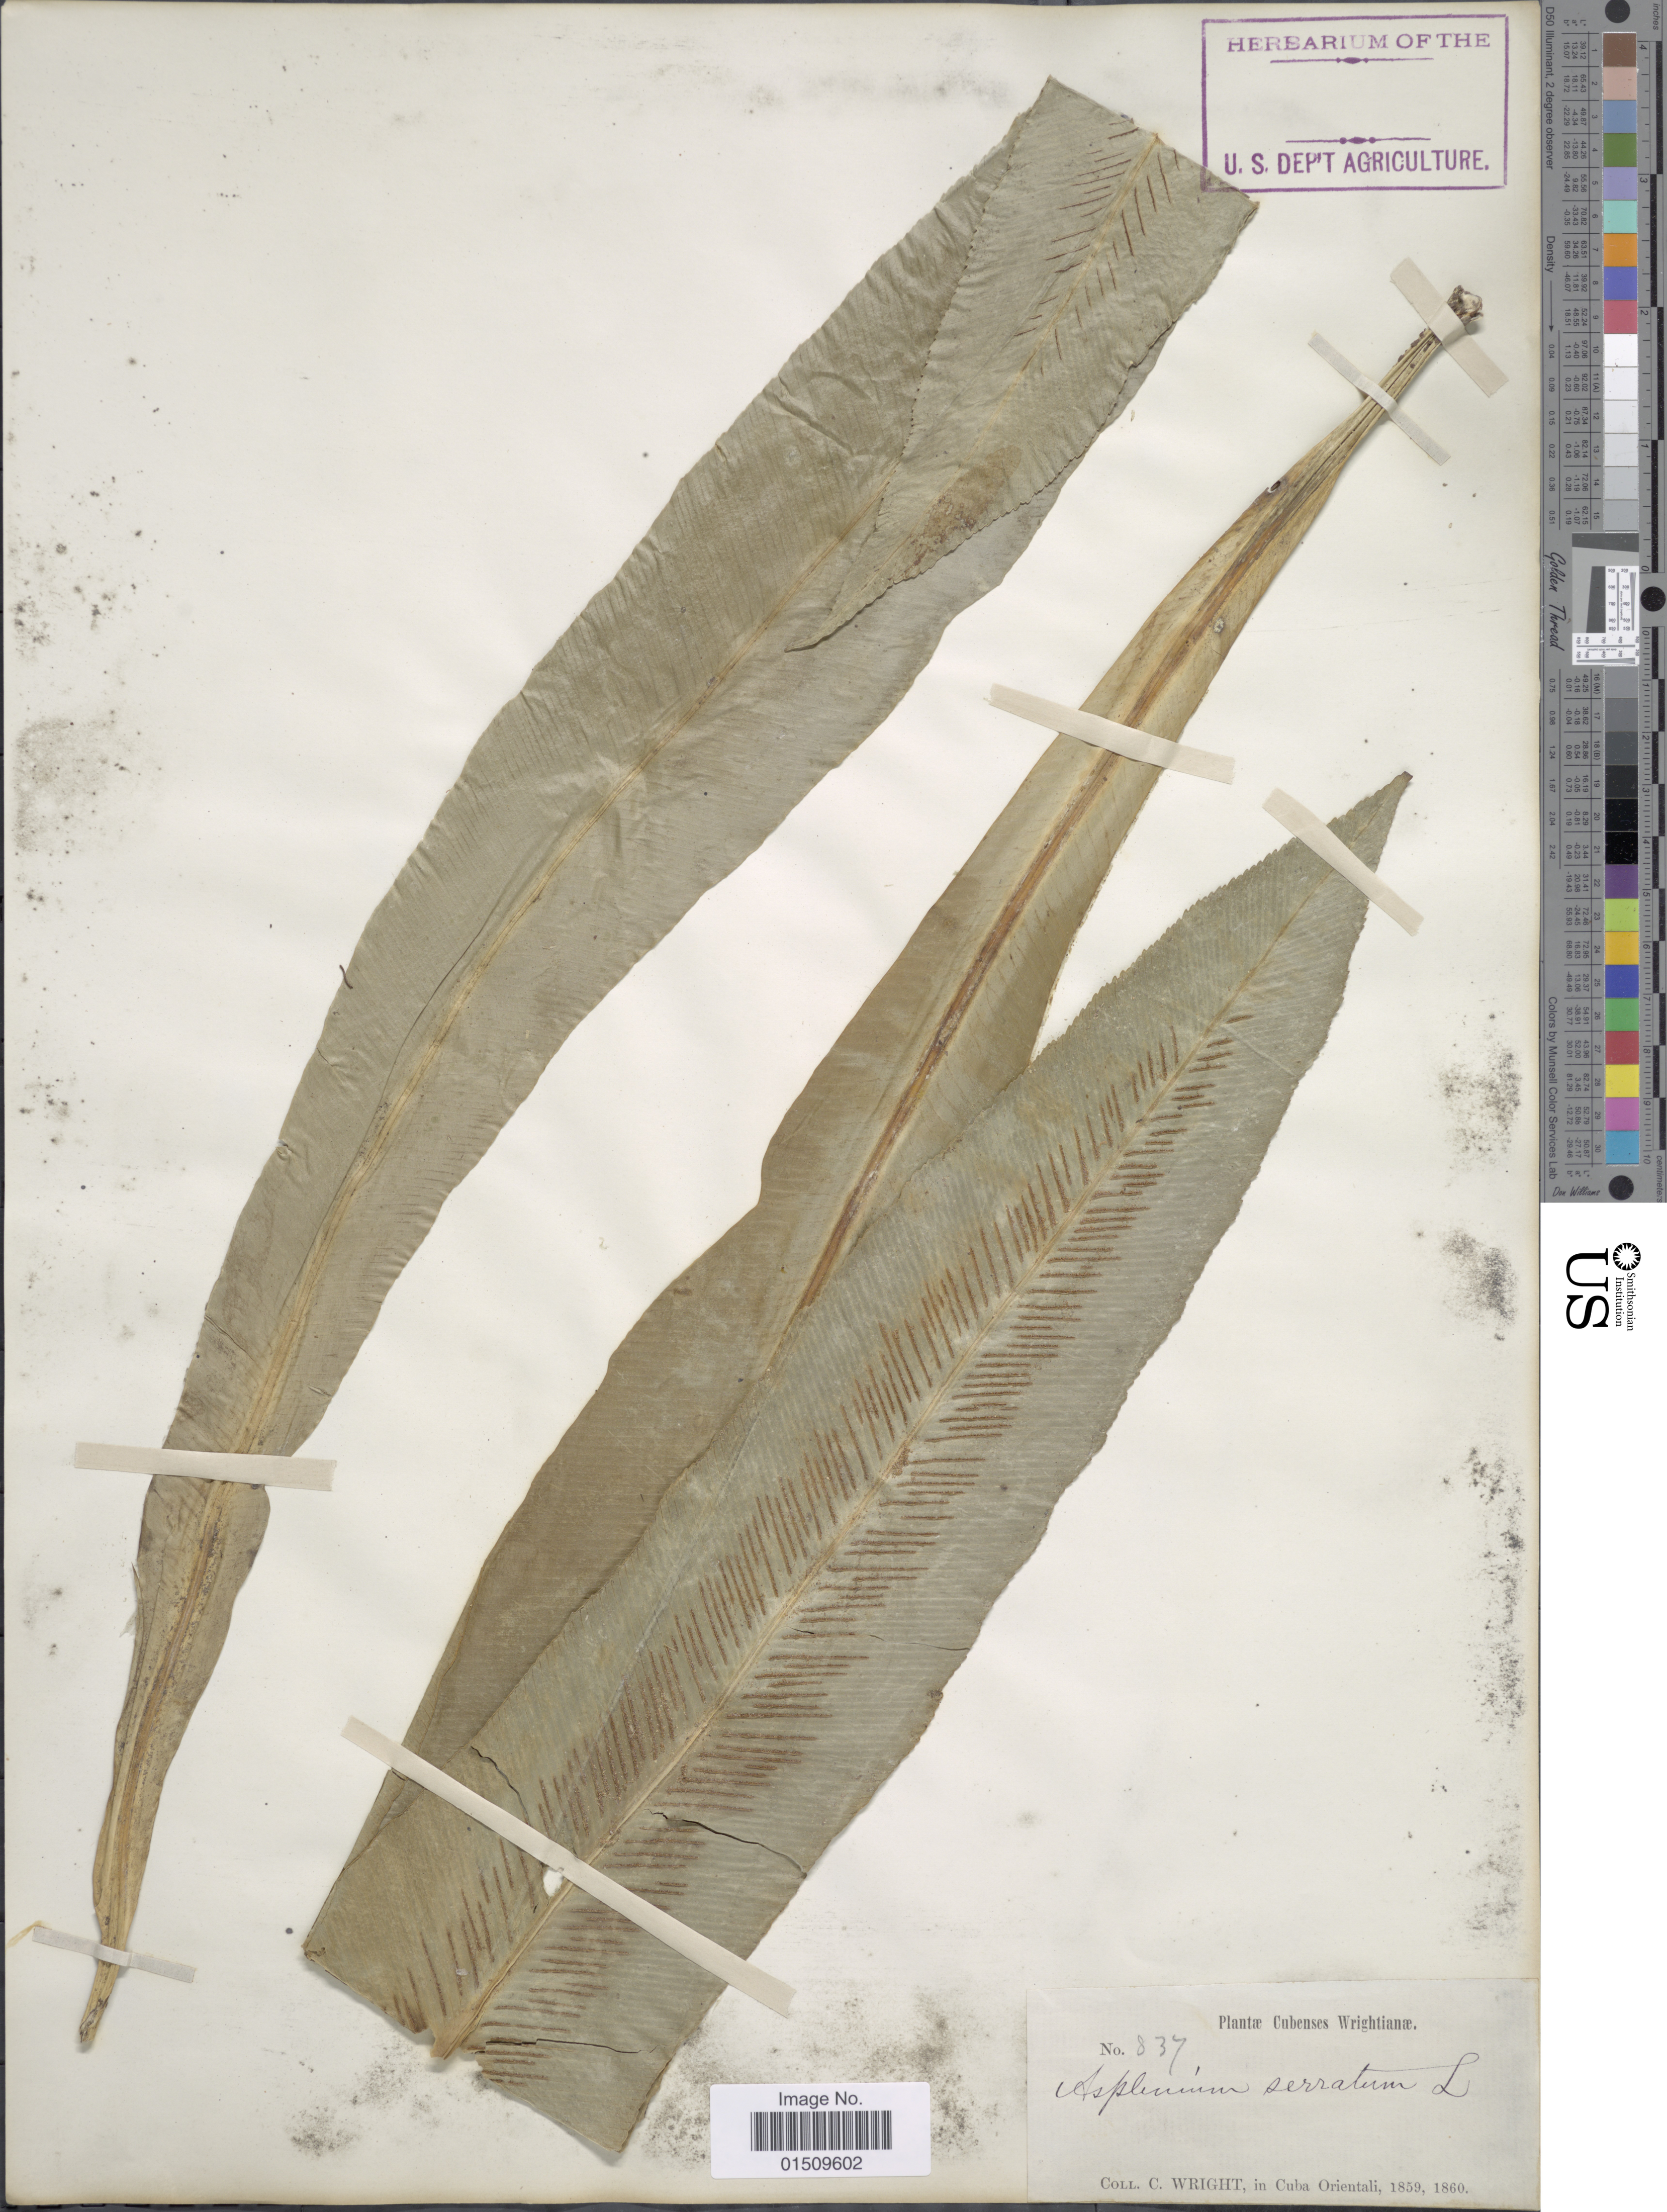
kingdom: Plantae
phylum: Tracheophyta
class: Polypodiopsida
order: Polypodiales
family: Aspleniaceae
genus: Asplenium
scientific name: Asplenium serratum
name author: L.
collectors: C. Wright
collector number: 837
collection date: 1859/1860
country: Cuba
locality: Cubenses, Cuba Orientali.